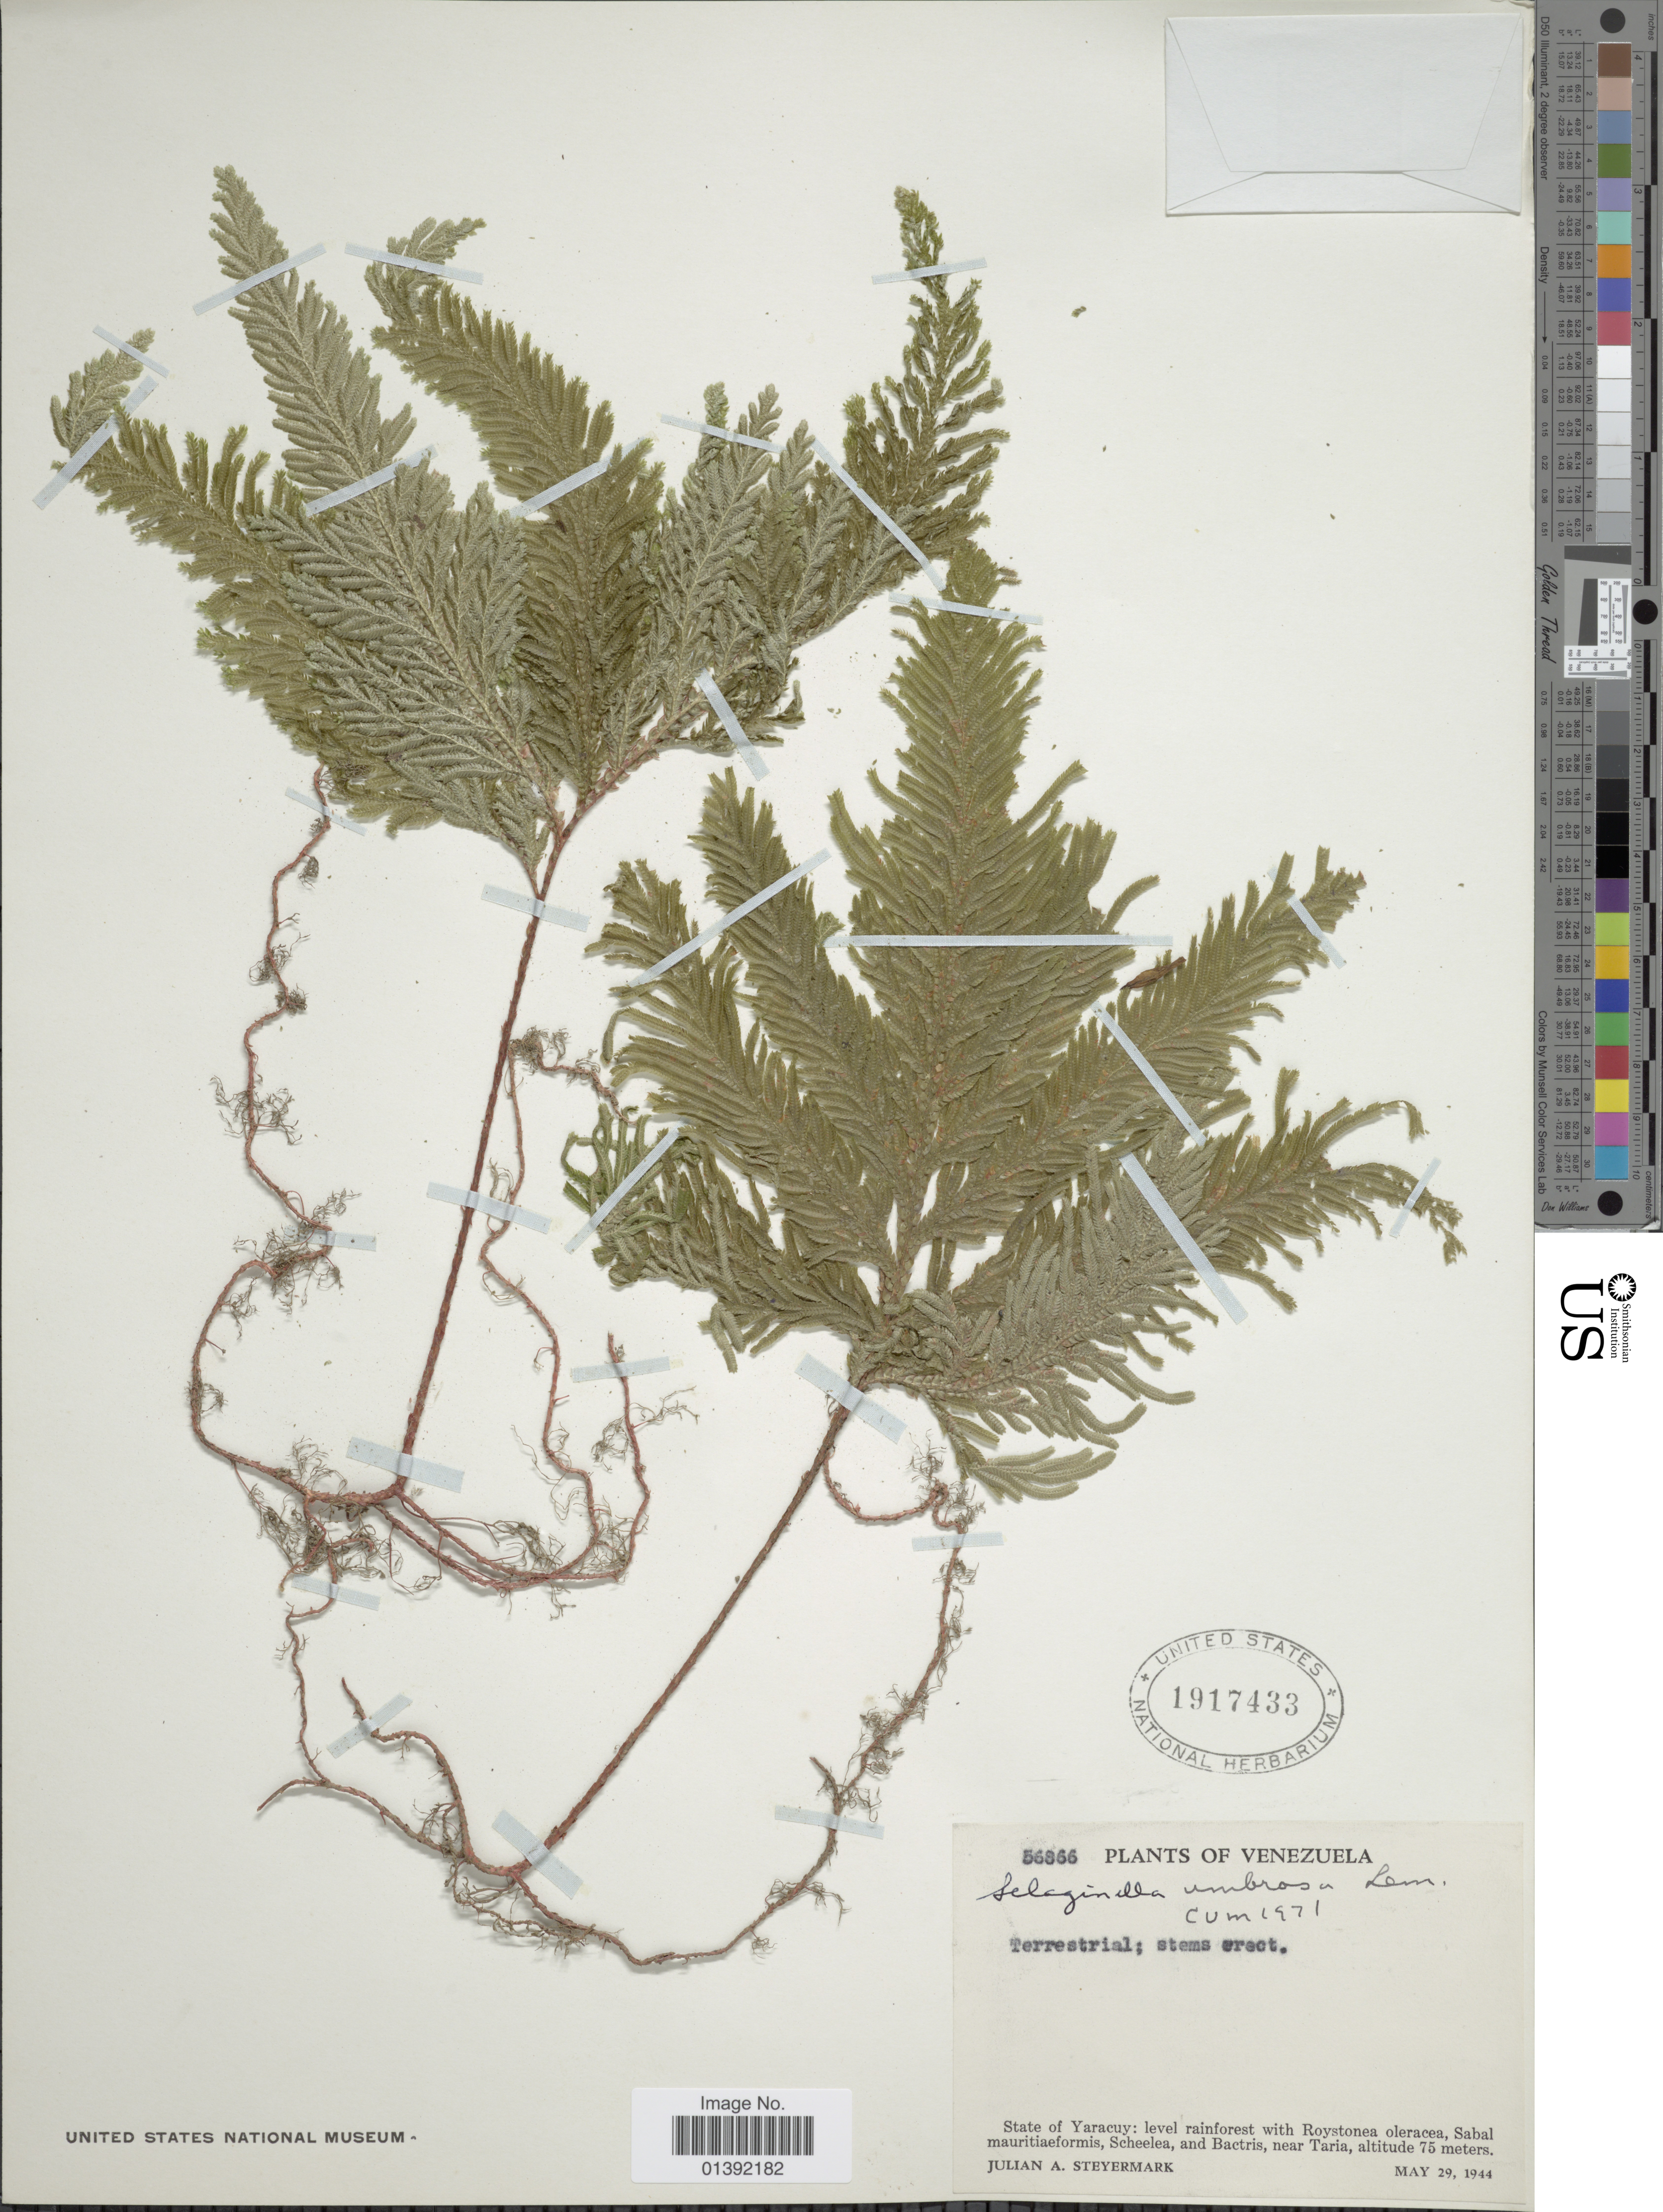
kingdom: Plantae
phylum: Tracheophyta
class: Lycopodiopsida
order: Selaginellales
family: Selaginellaceae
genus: Selaginella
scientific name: Selaginella umbrosa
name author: Lem. ex Hieron.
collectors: J. Steyermark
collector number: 56866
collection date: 1944-05-29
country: Venezuela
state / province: Yaracuy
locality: Near Taria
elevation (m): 75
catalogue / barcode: US 1917433